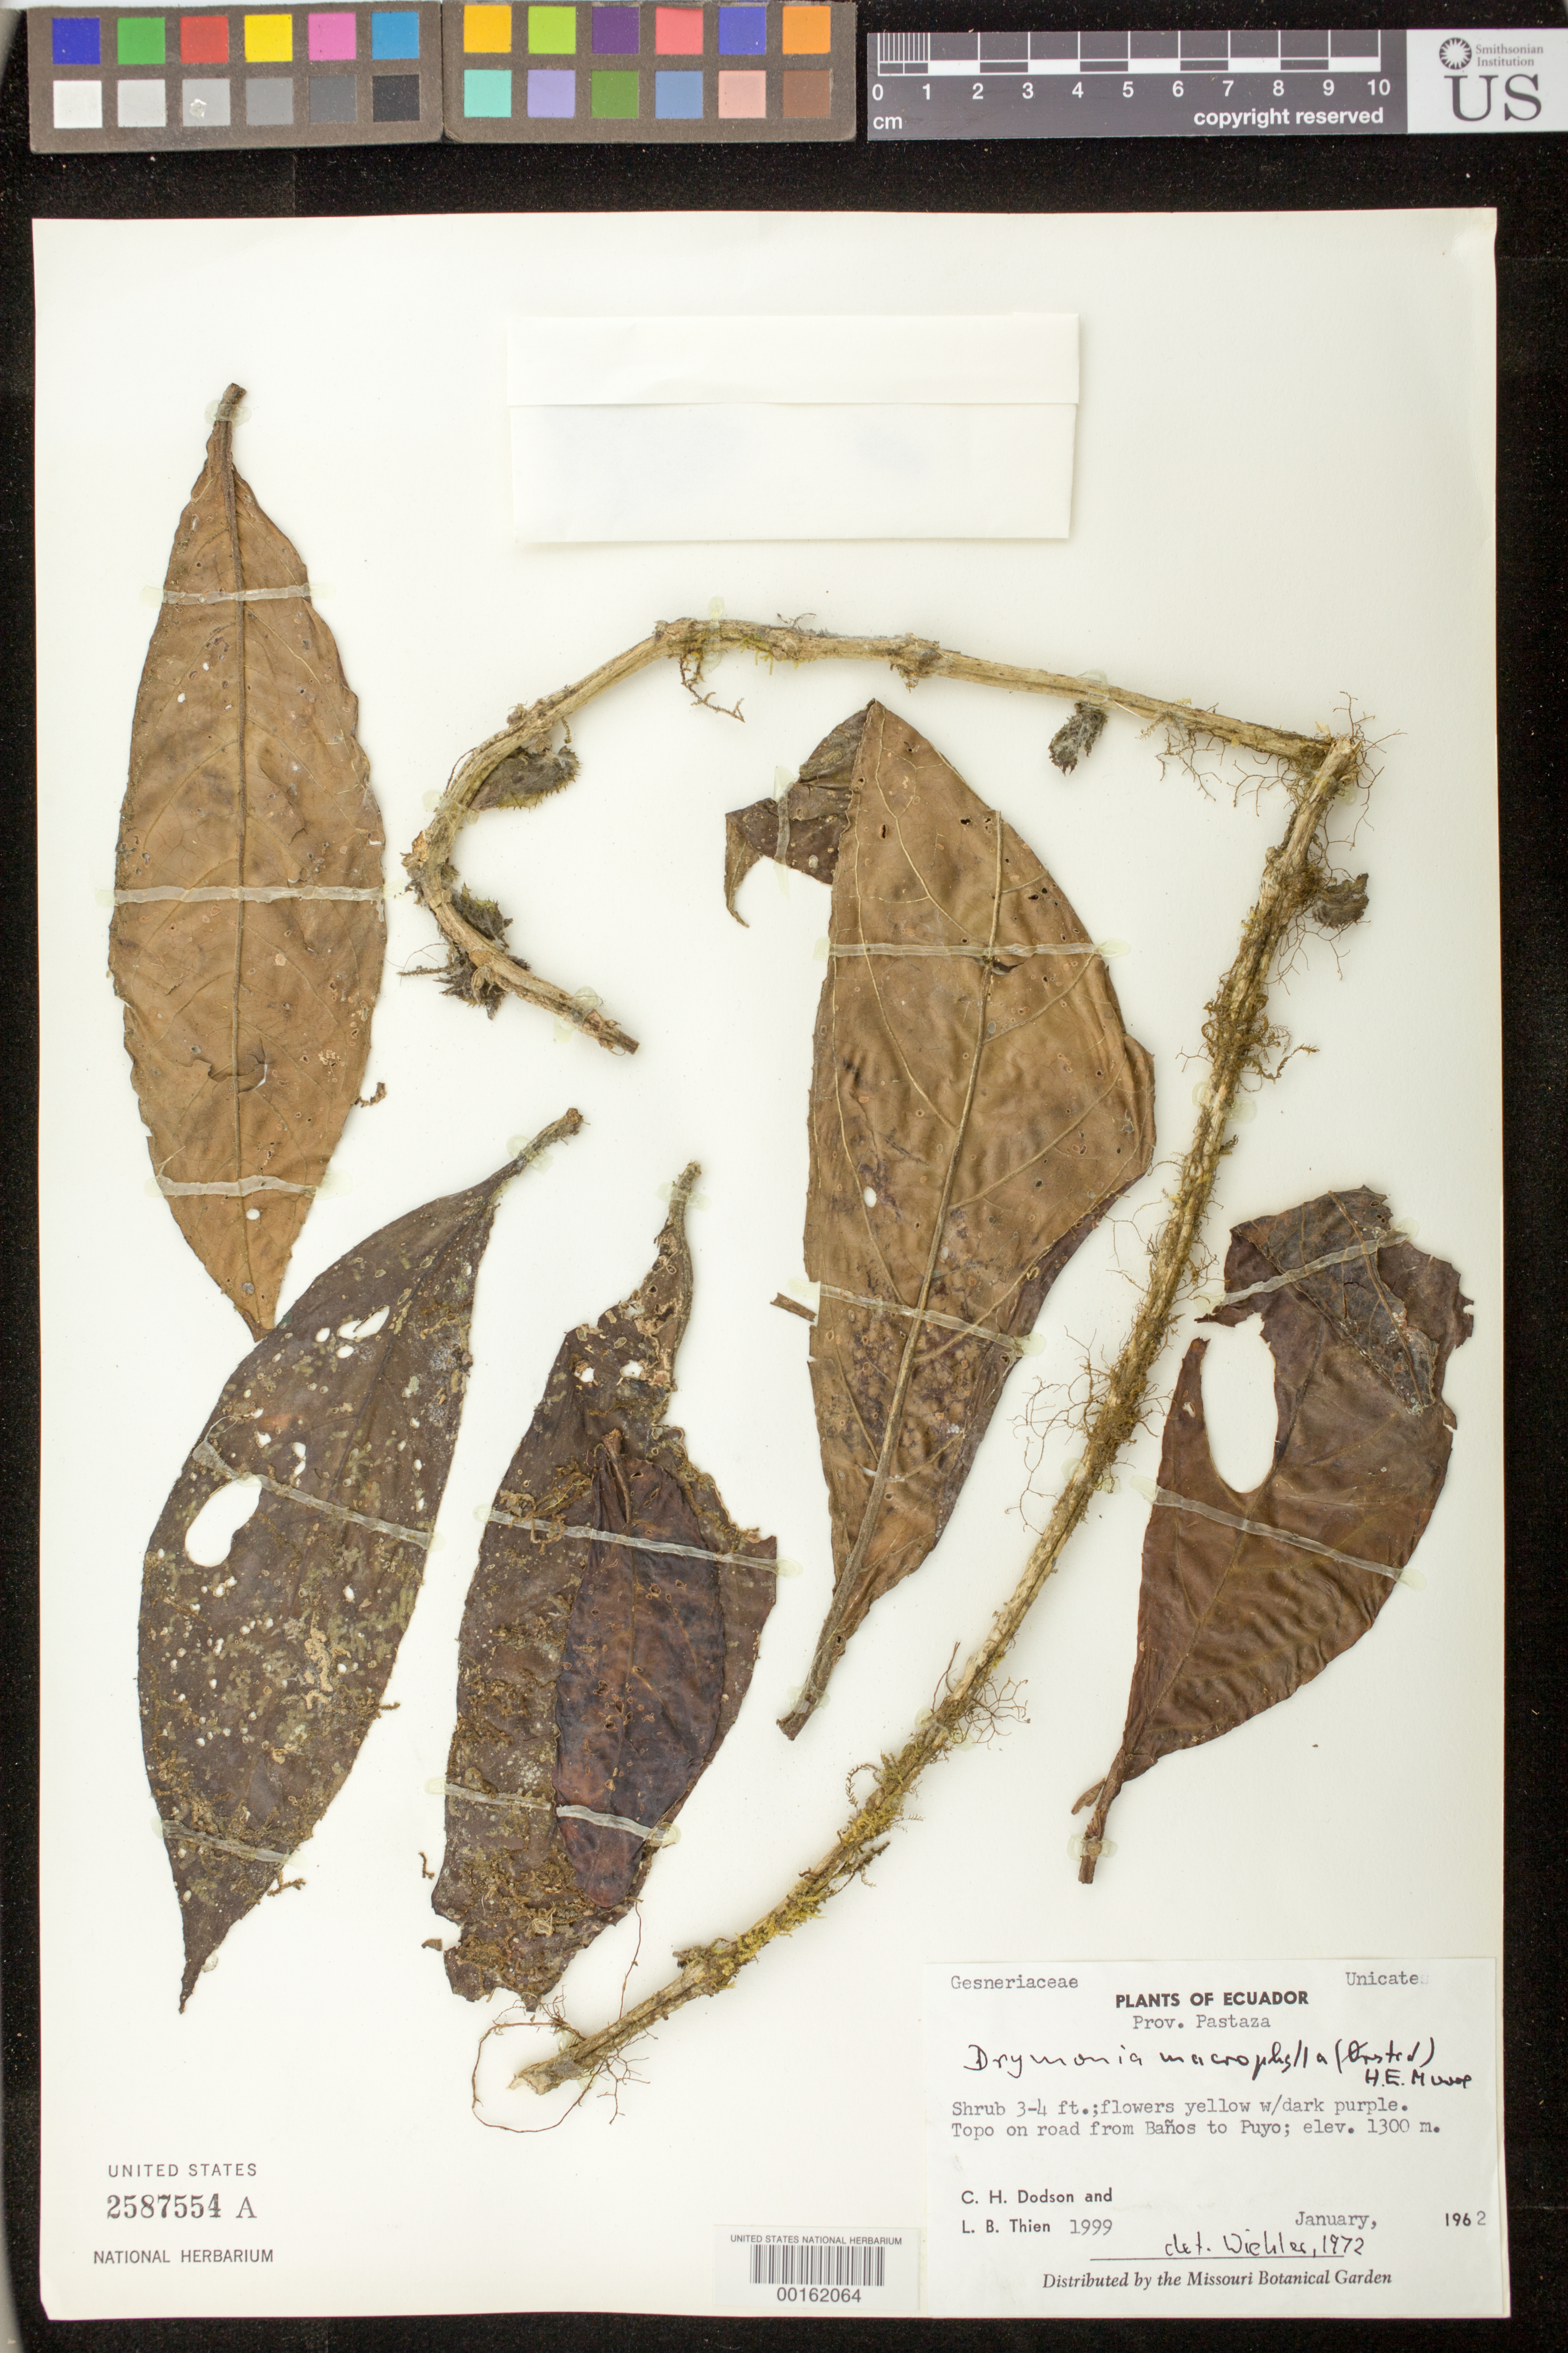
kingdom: Plantae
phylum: Tracheophyta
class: Magnoliopsida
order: Lamiales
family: Gesneriaceae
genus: Drymonia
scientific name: Drymonia macrophylla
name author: (Oerst.) H.E. Moore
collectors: C. H. Dodson & L. Thien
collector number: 1999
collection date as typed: Jan 1962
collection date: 1962-01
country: Ecuador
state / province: Pastaza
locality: Topo on road from Banos to Puyo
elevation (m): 1300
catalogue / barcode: US 2587554A